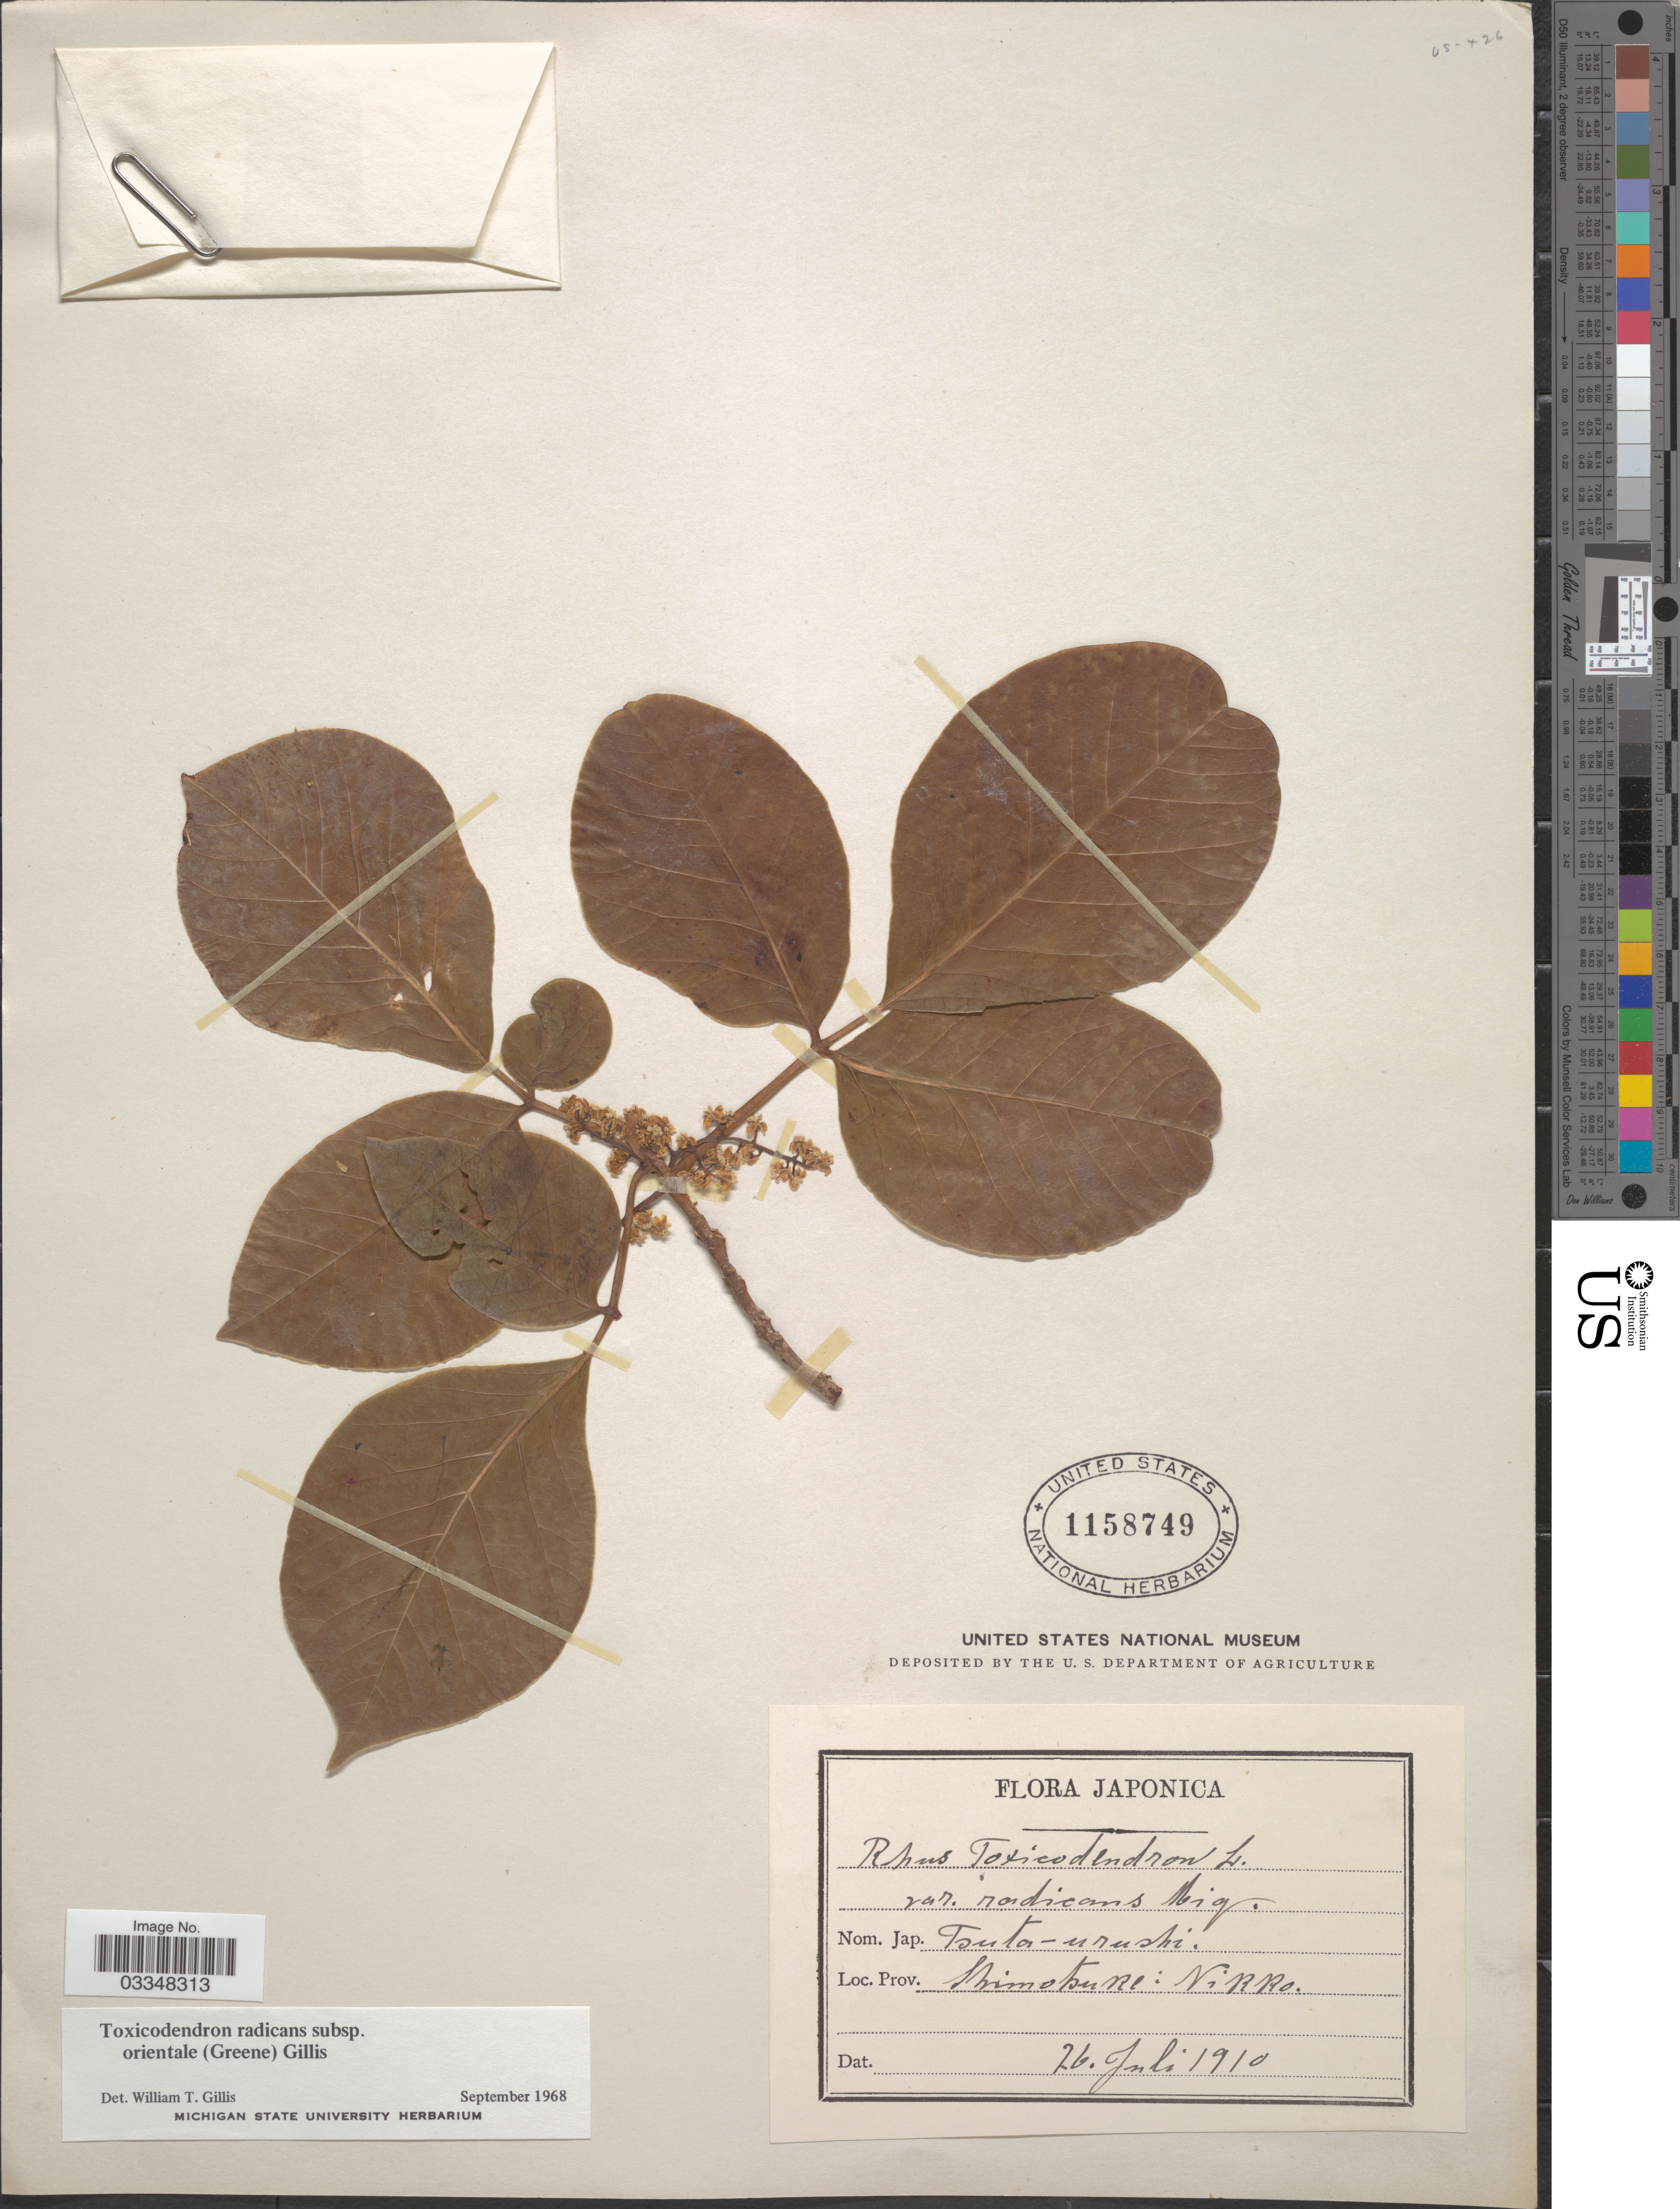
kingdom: Plantae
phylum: Tracheophyta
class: Magnoliopsida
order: Sapindales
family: Anacardiaceae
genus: Toxicodendron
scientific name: Toxicodendron orientale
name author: Greene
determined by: Mitchell, John D.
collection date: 1910-07-26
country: Japan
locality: Shimotsuke: Nikko.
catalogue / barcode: US 1158749